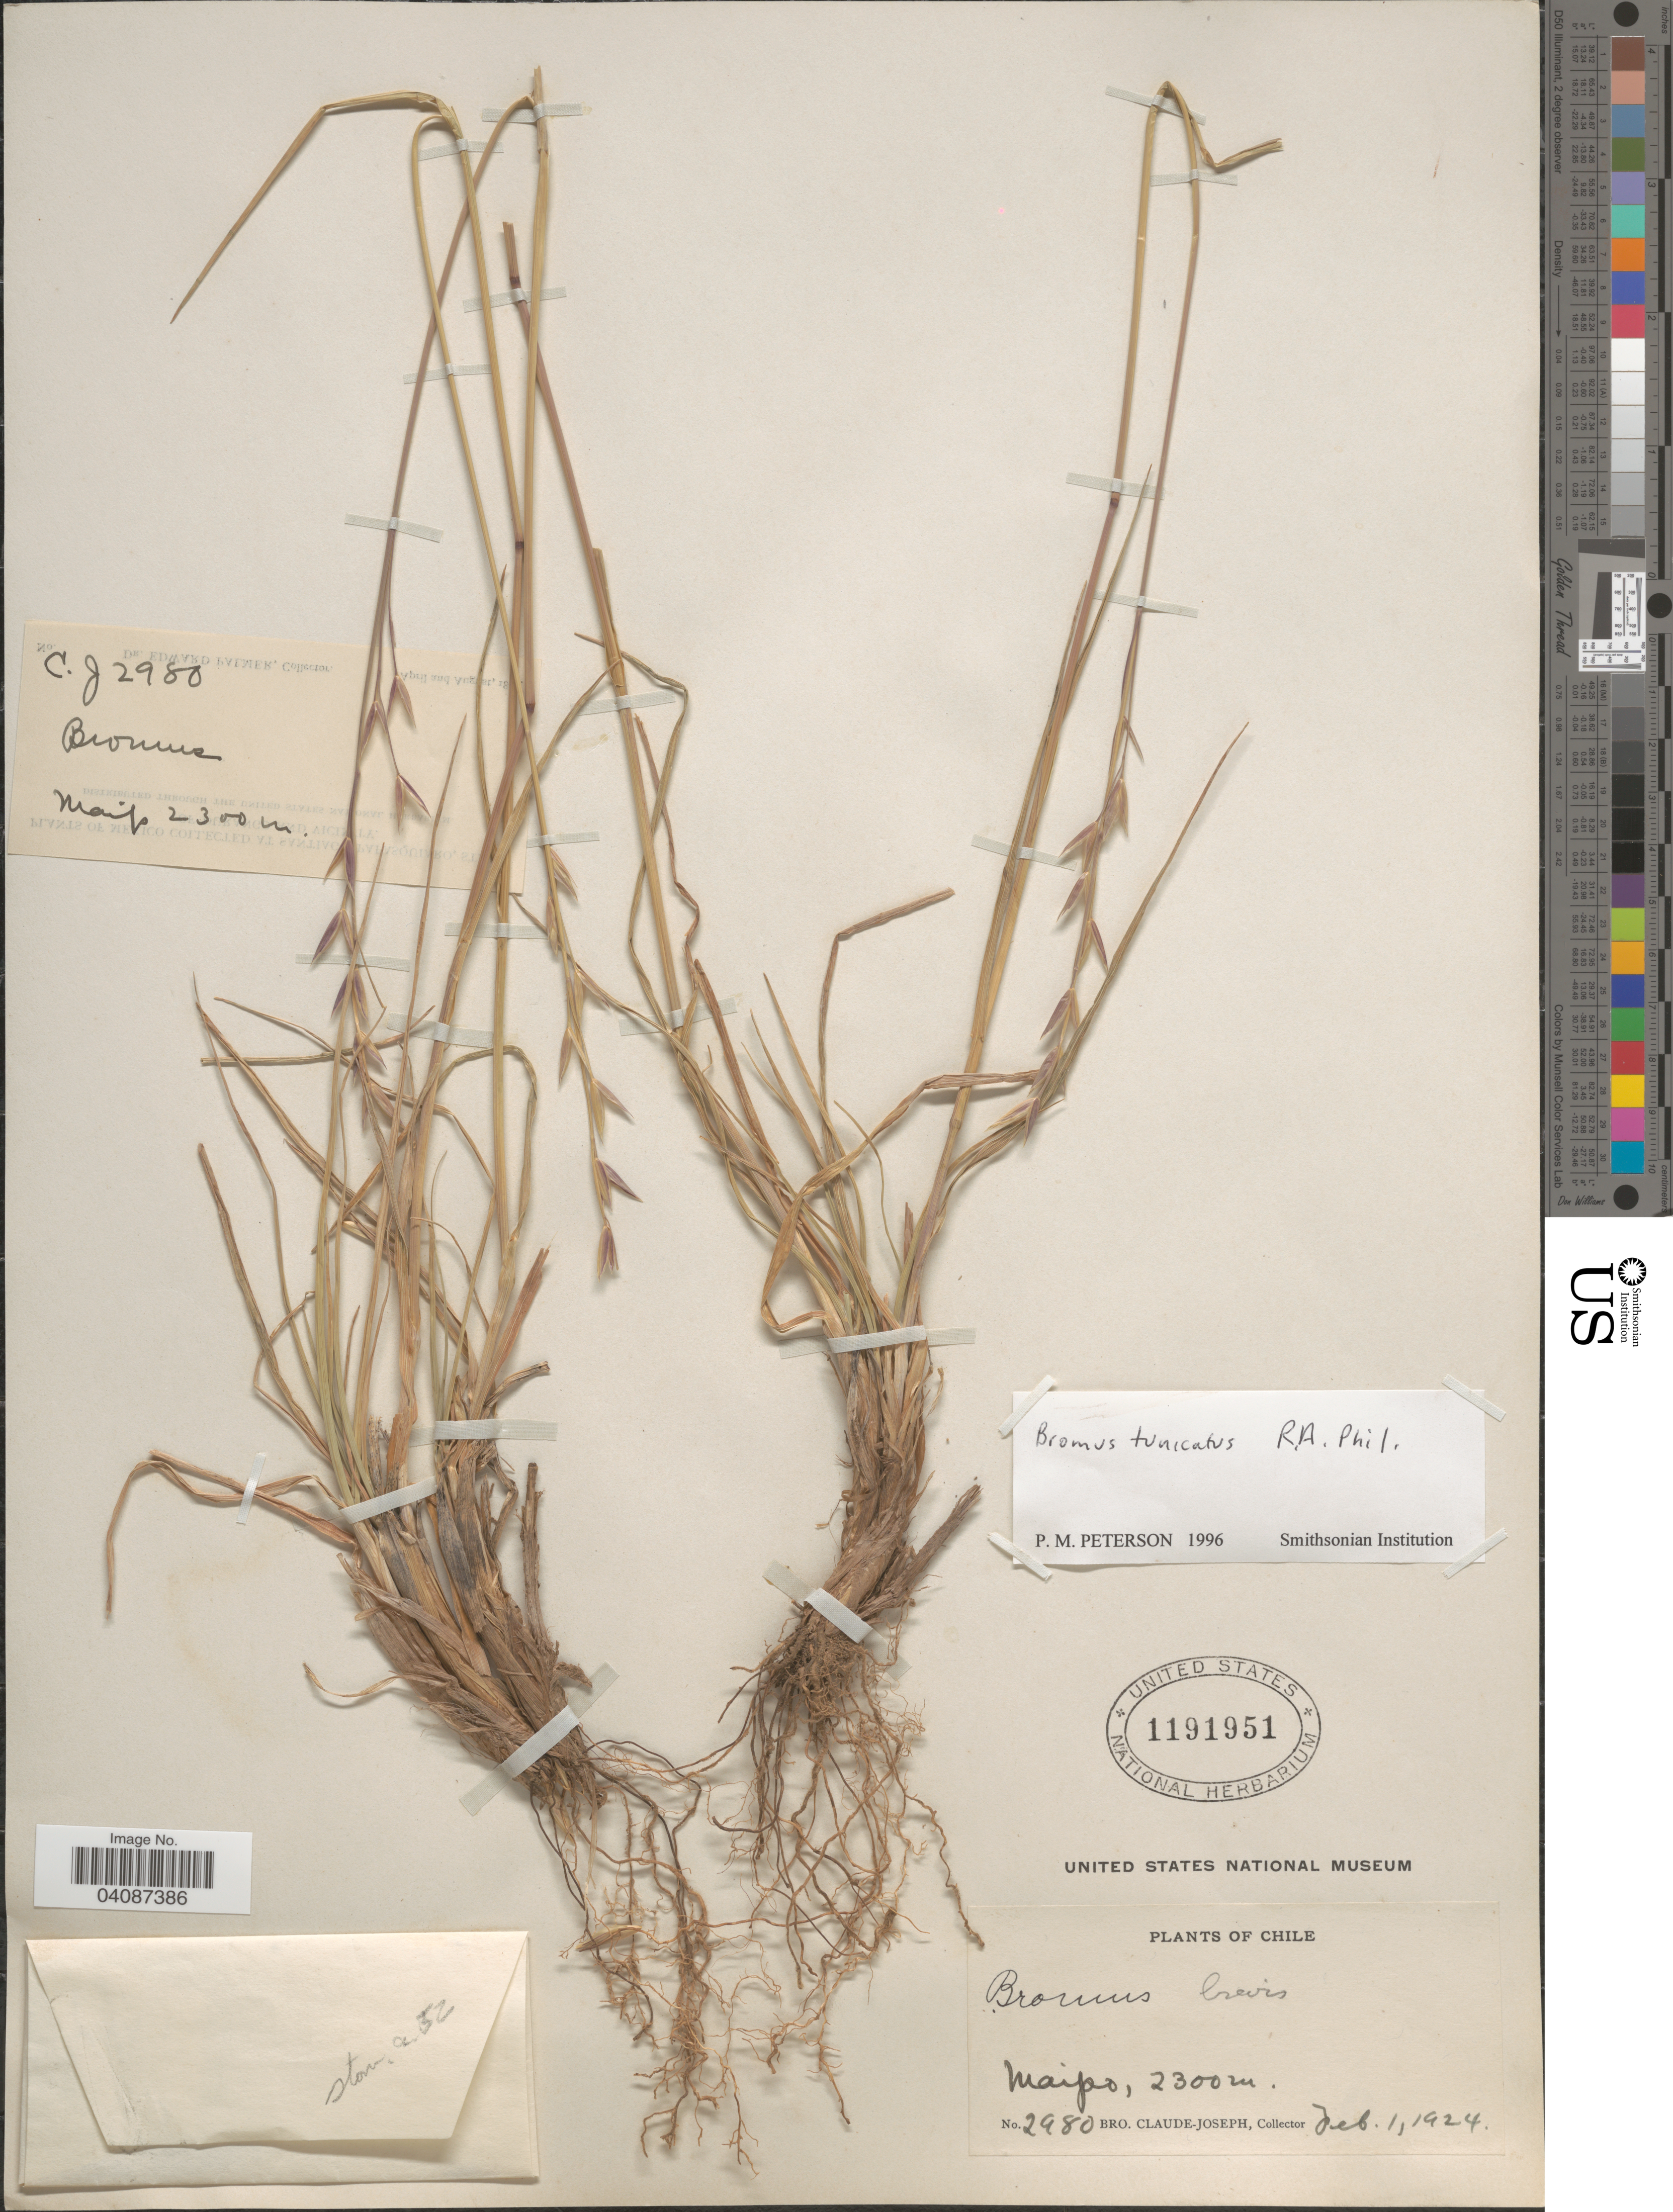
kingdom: Plantae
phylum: Tracheophyta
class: Liliopsida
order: Poales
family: Poaceae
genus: Bromus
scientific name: Bromus tunicatus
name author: Phil.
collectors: Bro. Claude-Joseph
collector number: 2980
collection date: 1924-02-01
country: Chile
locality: Maipo.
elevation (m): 2300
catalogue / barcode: US 1191951